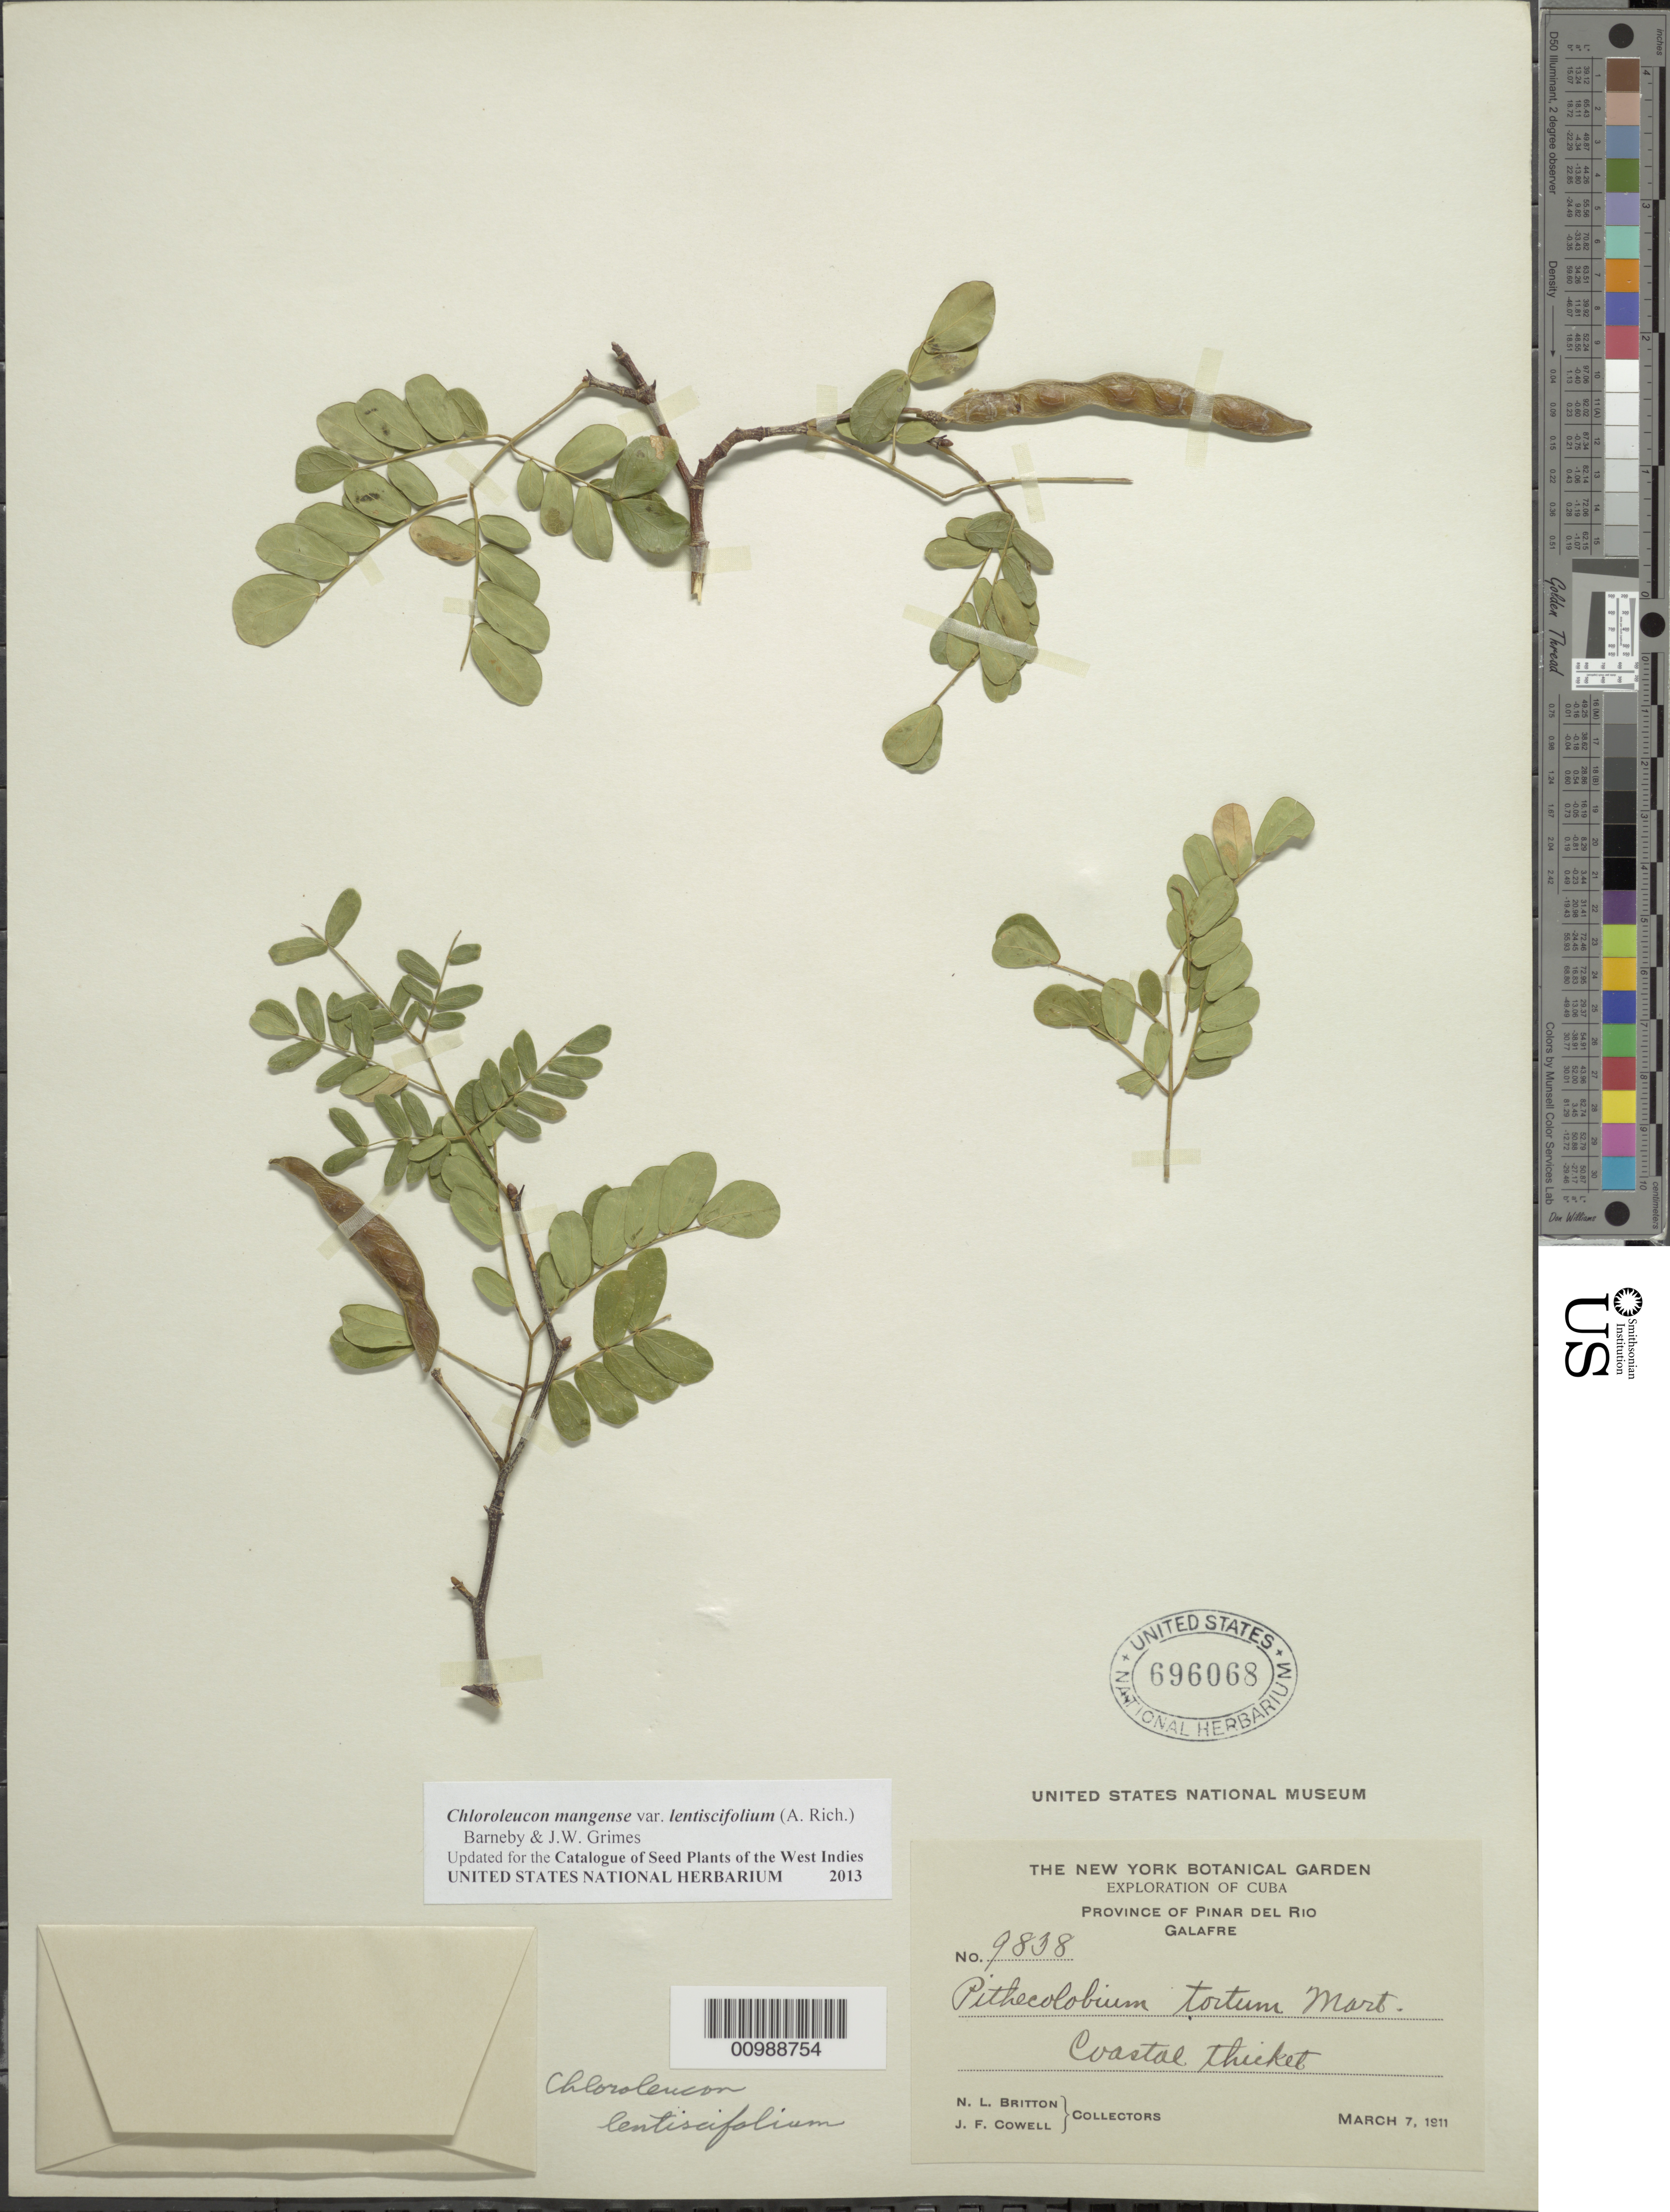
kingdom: Plantae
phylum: Tracheophyta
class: Magnoliopsida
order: Fabales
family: Fabaceae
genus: Chloroleucon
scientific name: Chloroleucon mangense var. lentiscifolium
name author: (A. Rich.) Barneby & J.W. Grimes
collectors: N. Britton & J. F. Cowell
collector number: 9838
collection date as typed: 07 Mar 1911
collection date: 1911-03-07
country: Cuba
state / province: Pinar del Rio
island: Cuba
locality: Galafre; coastal thicket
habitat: Coastal thicket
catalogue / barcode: US 696068